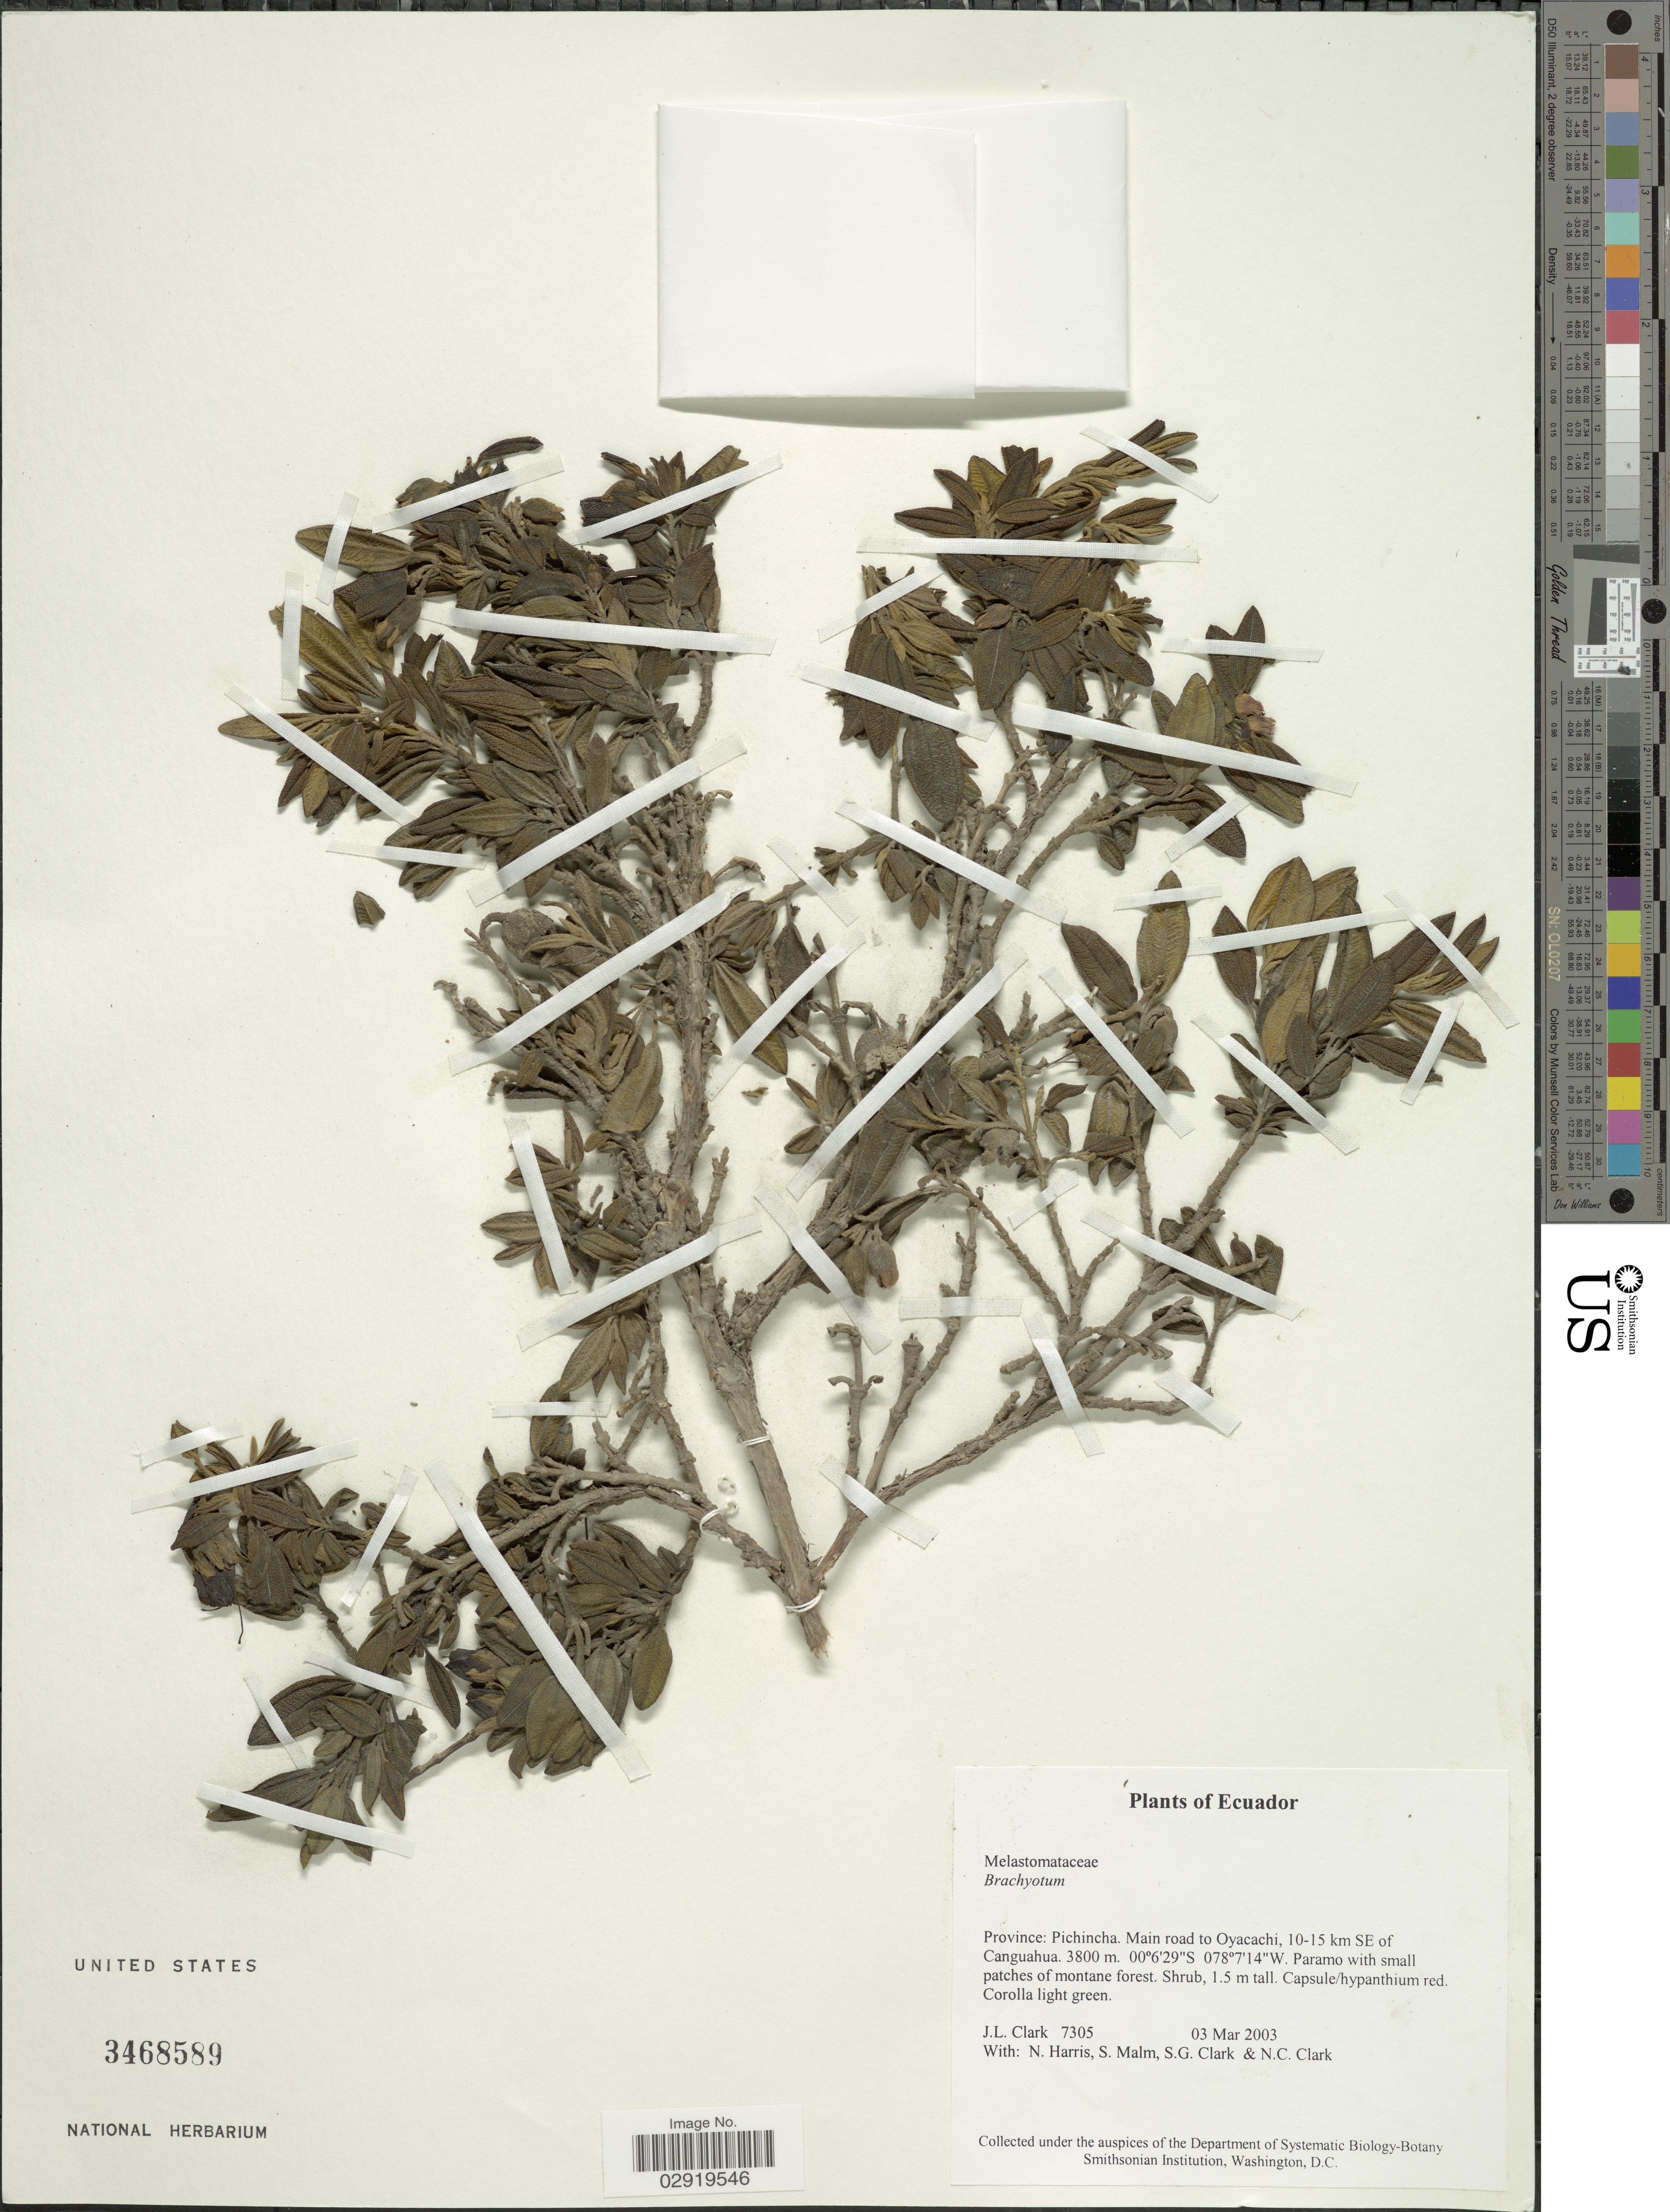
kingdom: Plantae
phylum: Tracheophyta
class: Magnoliopsida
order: Myrtales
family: Melastomataceae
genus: Brachyotum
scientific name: Brachyotum sp.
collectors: J. L. Clark, N. Harris, S. Malm, S. G. Clark & N. C. Clark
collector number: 7305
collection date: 2003-03-03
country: Ecuador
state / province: Pichincha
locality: Main road to Oyacachi, 10-15 km SE of Canguahua.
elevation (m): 3800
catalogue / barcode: US 3468589